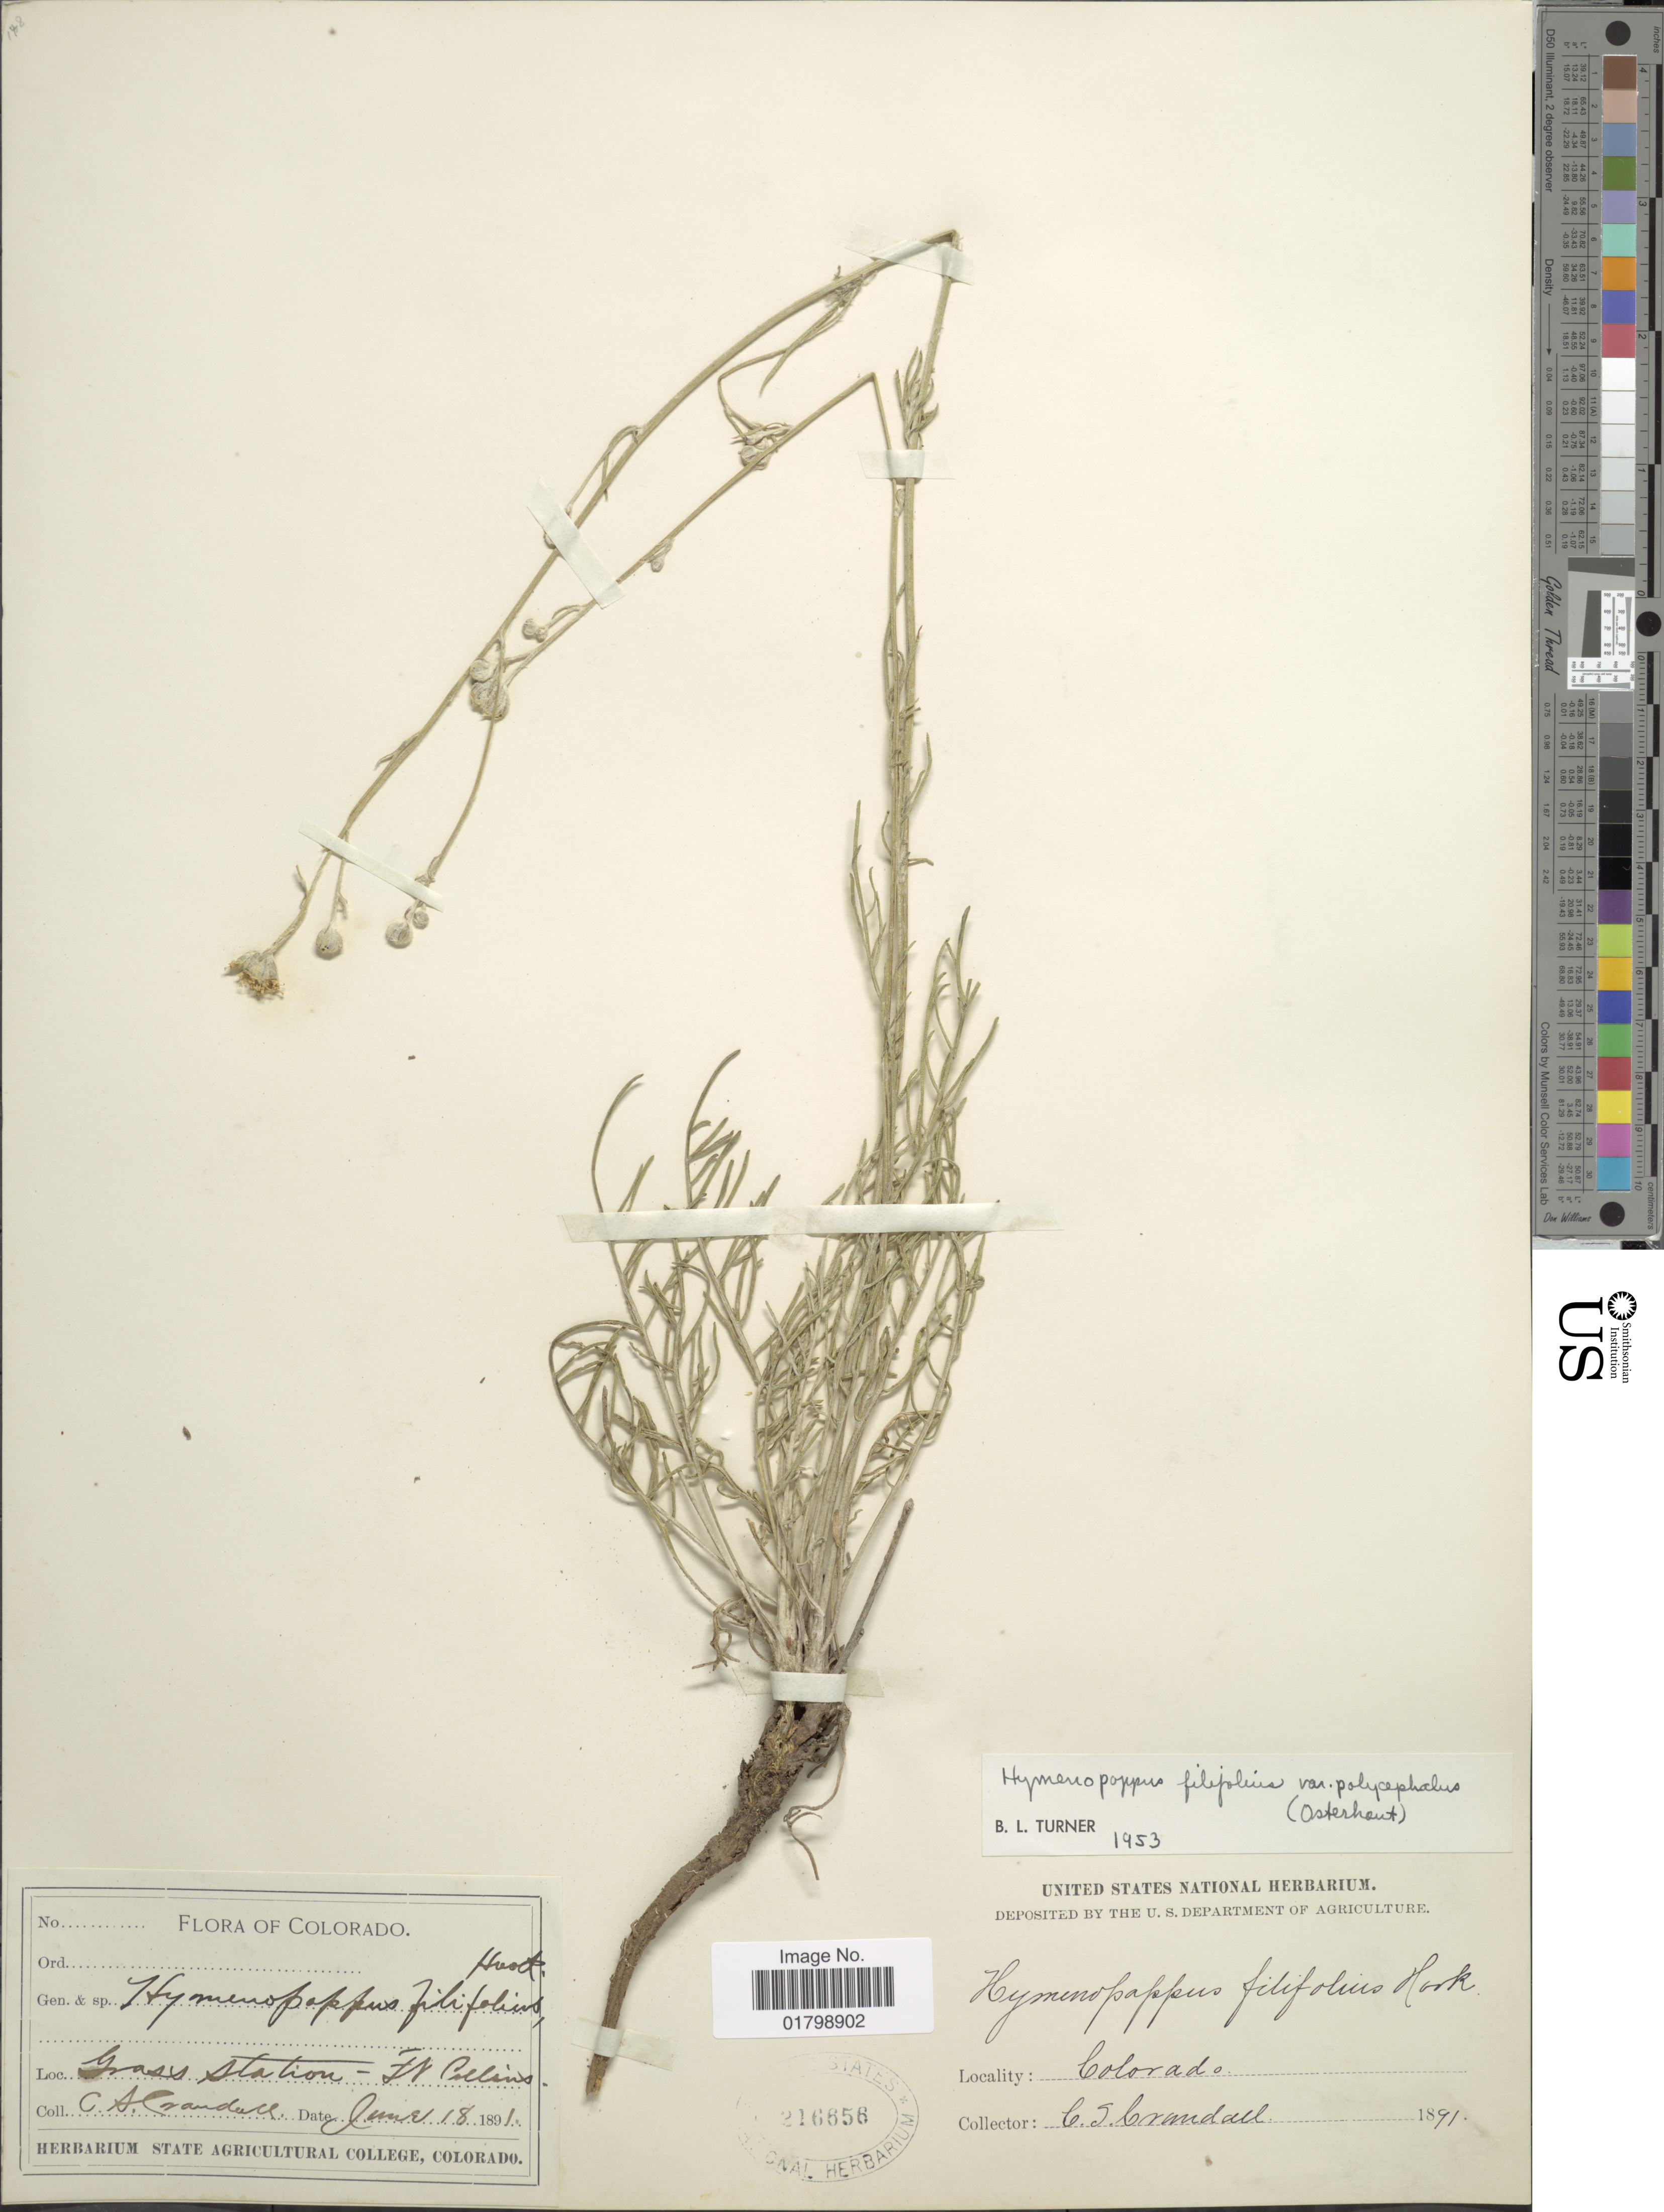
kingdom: Plantae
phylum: Tracheophyta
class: Magnoliopsida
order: Asterales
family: Asteraceae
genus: Hymenopappus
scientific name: Hymenopappus filifolius var. polycephalus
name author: (Osterh.) B.L. Turner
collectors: C. Crandall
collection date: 1891-06-18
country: United States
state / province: Colorado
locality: Grass Station, Ft. Colins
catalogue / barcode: US 216656